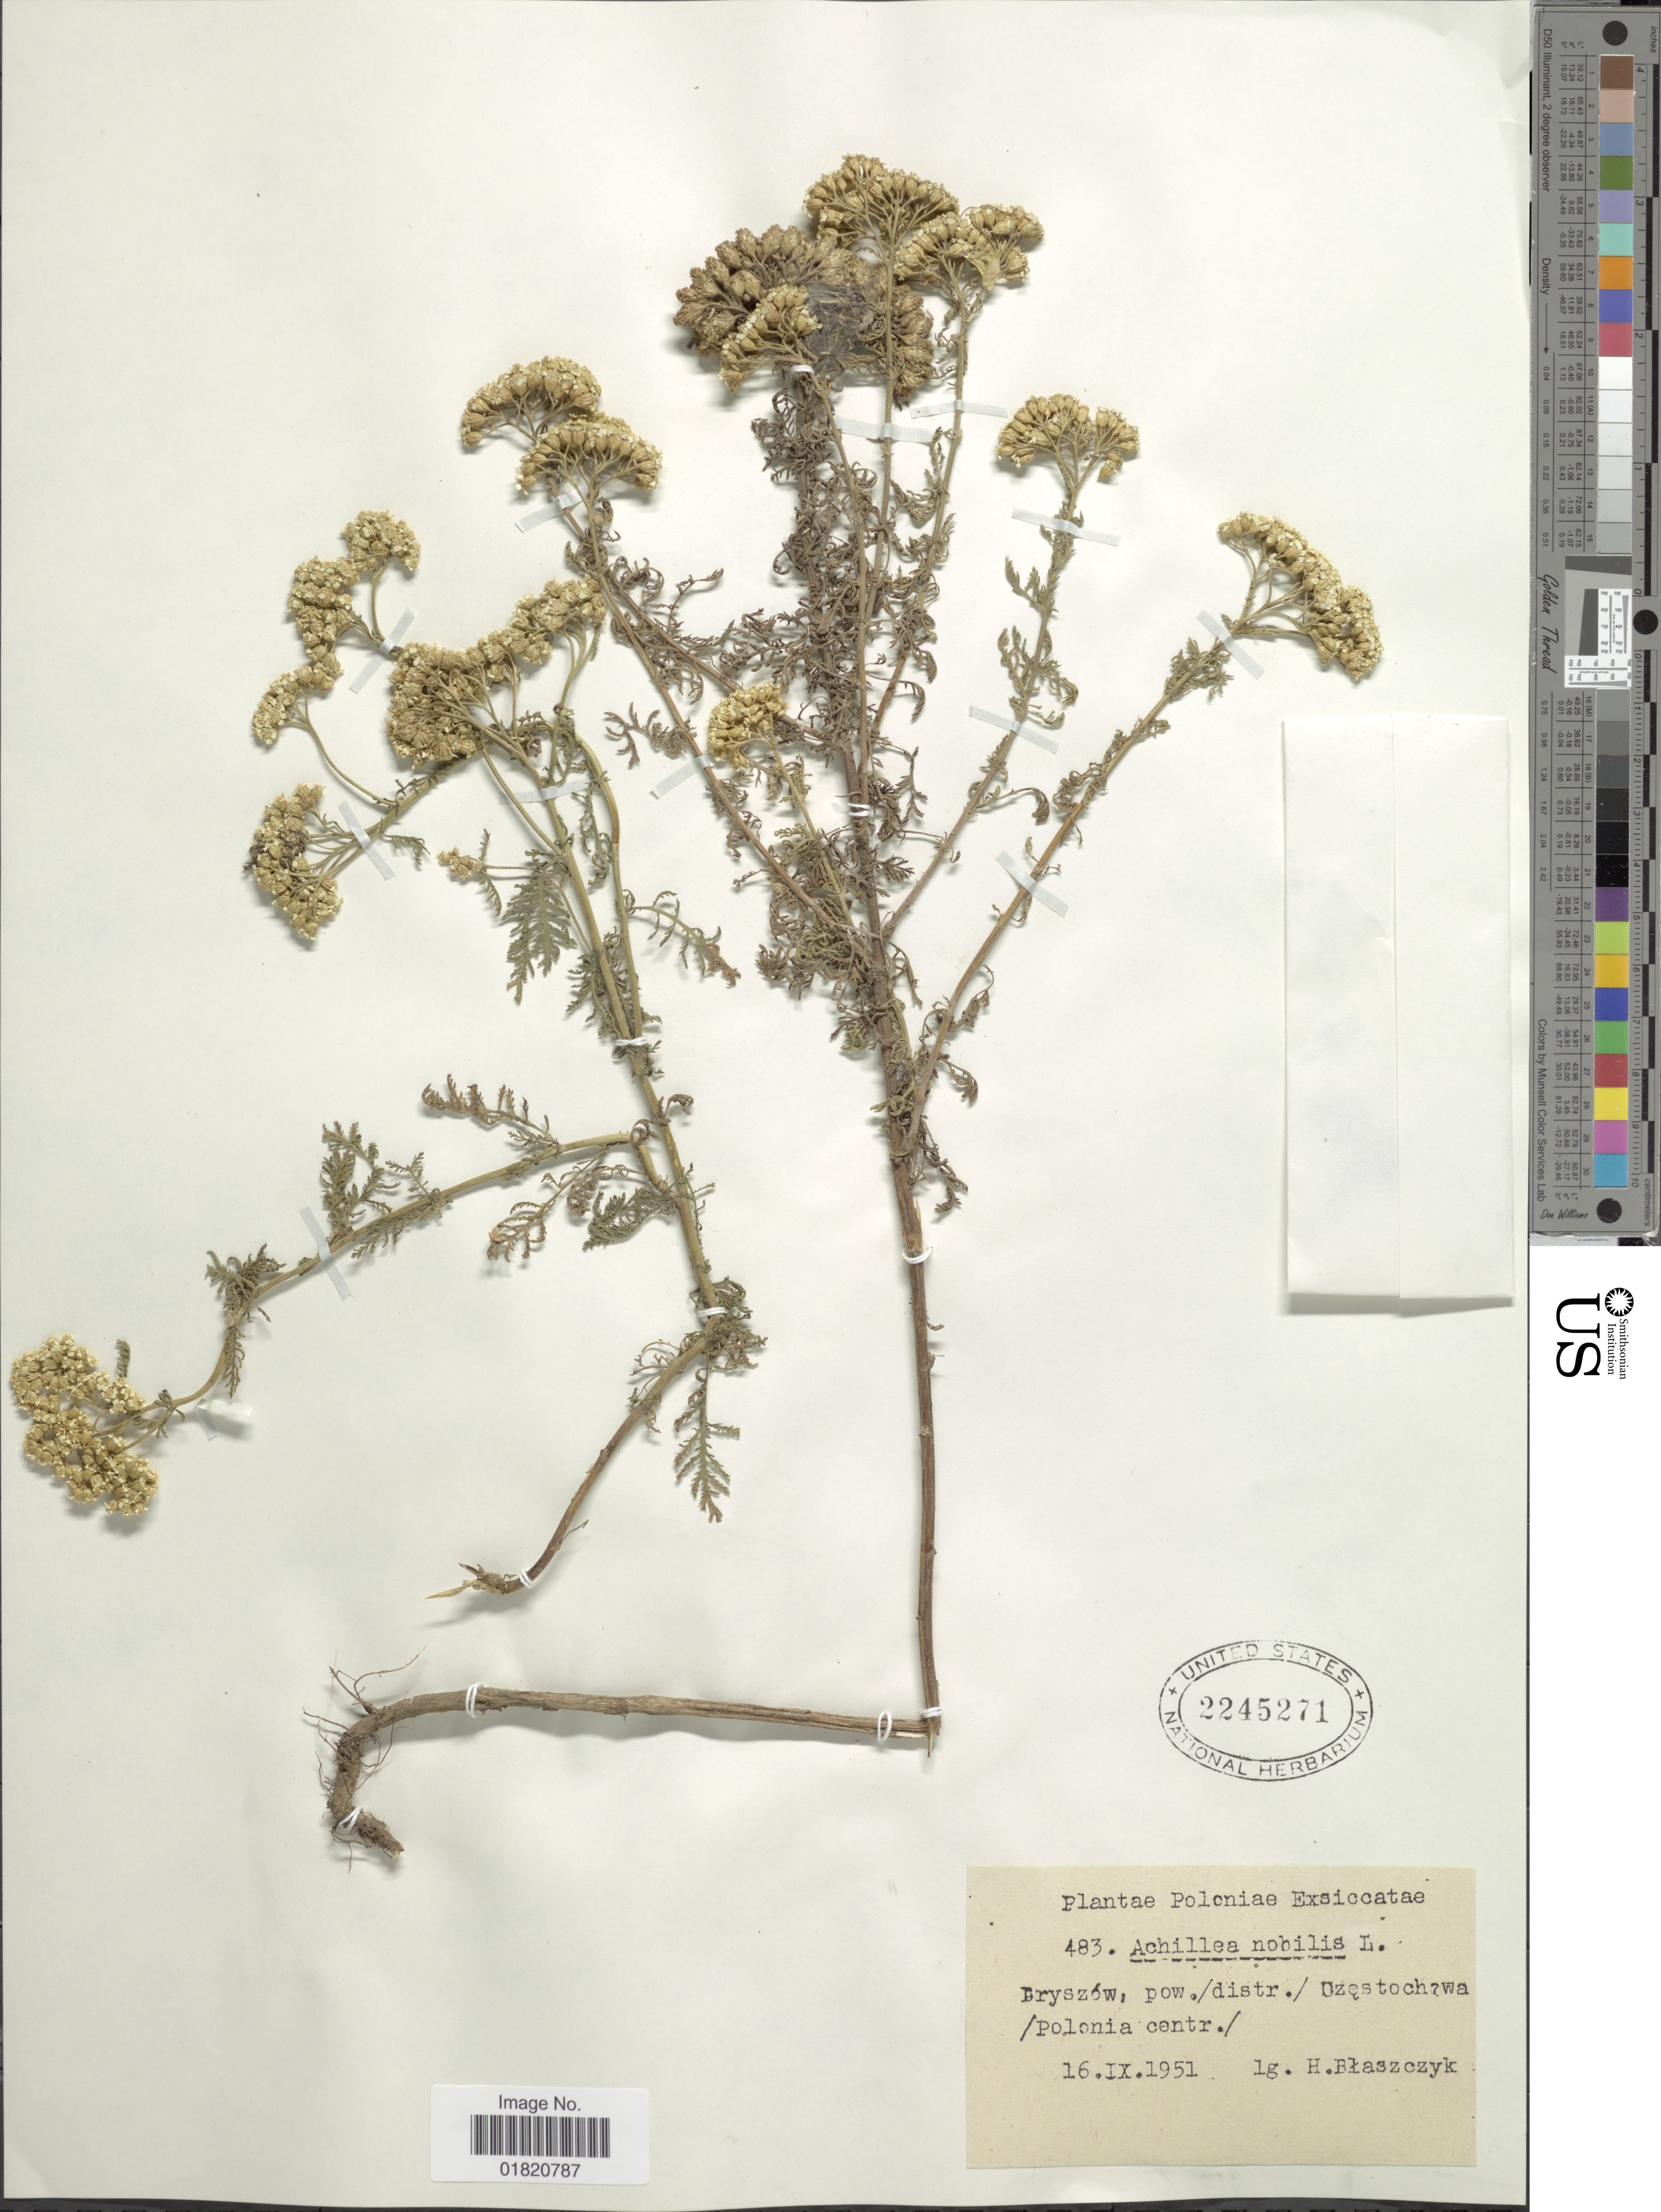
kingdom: Plantae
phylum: Tracheophyta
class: Magnoliopsida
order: Asterales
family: Asteraceae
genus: Achillea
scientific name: Achillea nobilis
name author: L.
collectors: H. Blaszczyk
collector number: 483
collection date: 1951-09-16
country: Poland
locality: Bryszów, pow. distr. Częstochowa, Polonia centr.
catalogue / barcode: US 2245271